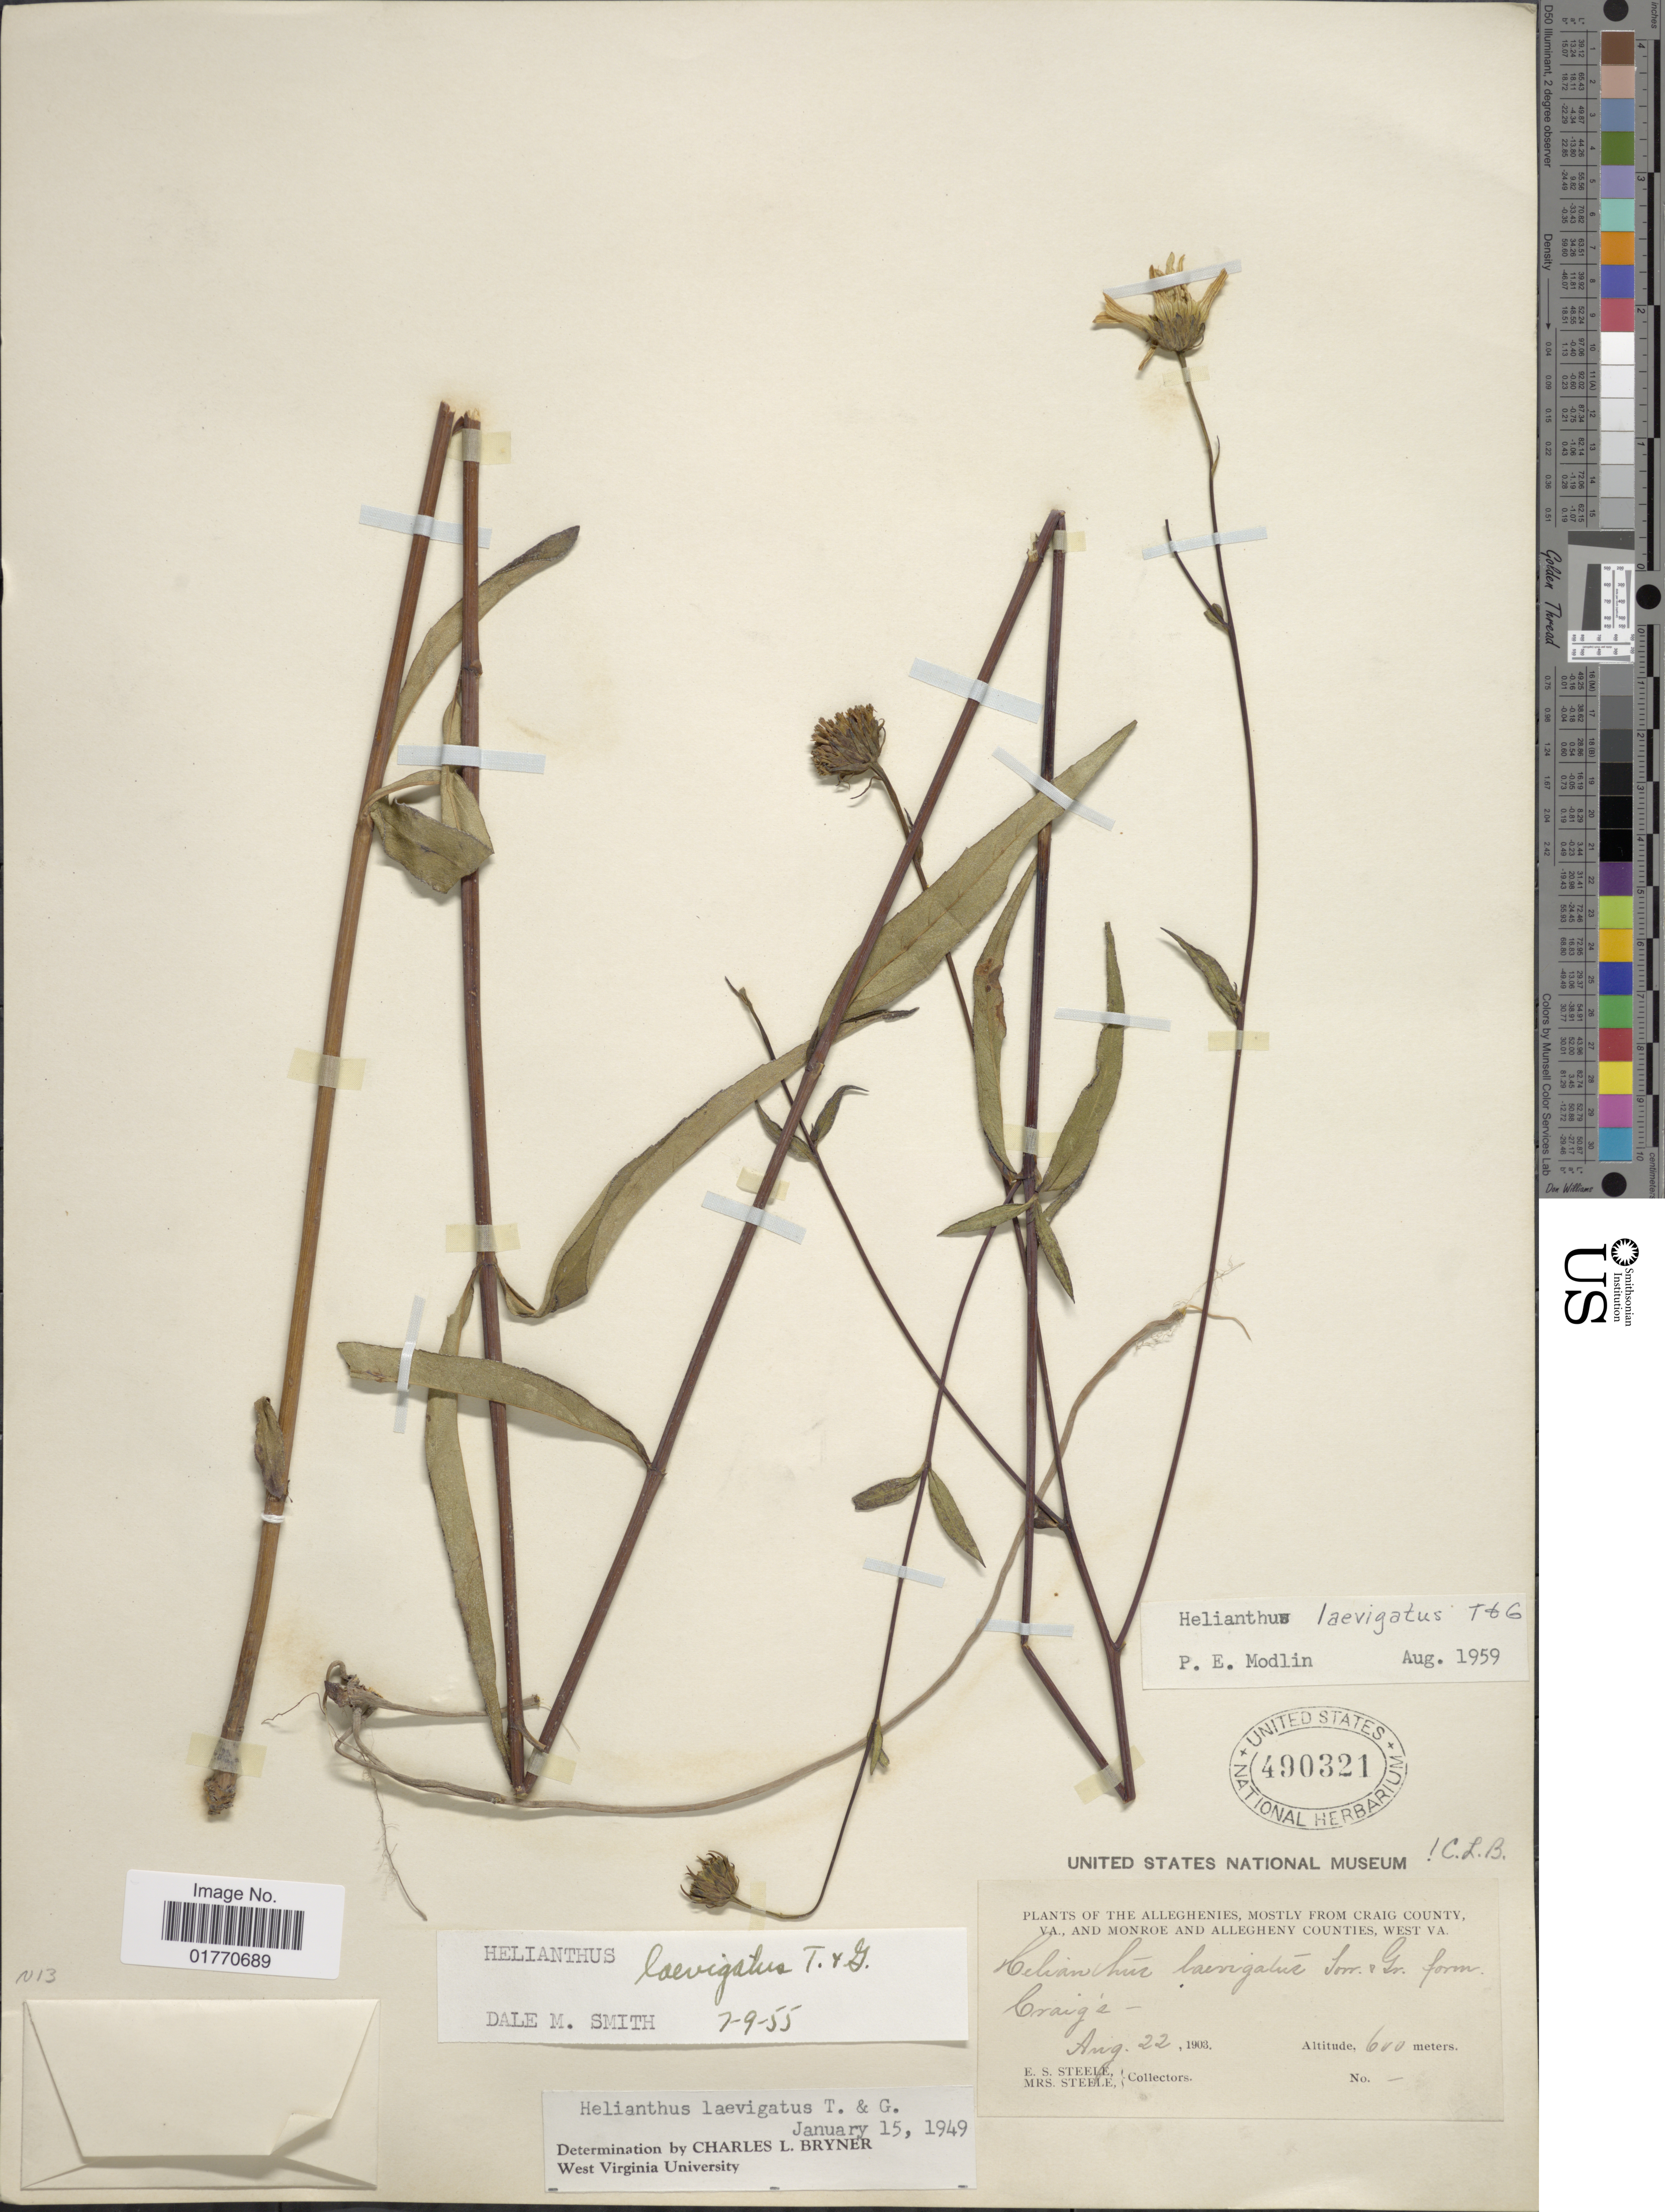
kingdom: Plantae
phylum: Tracheophyta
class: Magnoliopsida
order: Asterales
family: Asteraceae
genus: Helianthus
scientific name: Helianthus laevigatus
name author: Torr. & A. Gray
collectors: E. Steele & Mrs. E. S. Steele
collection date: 1903-08-22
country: United States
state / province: West Virginia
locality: Alleghenies, mostly from Craig County, VA and Monroe and Allegheny Counties, Craig's.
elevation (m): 600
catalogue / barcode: US 490321